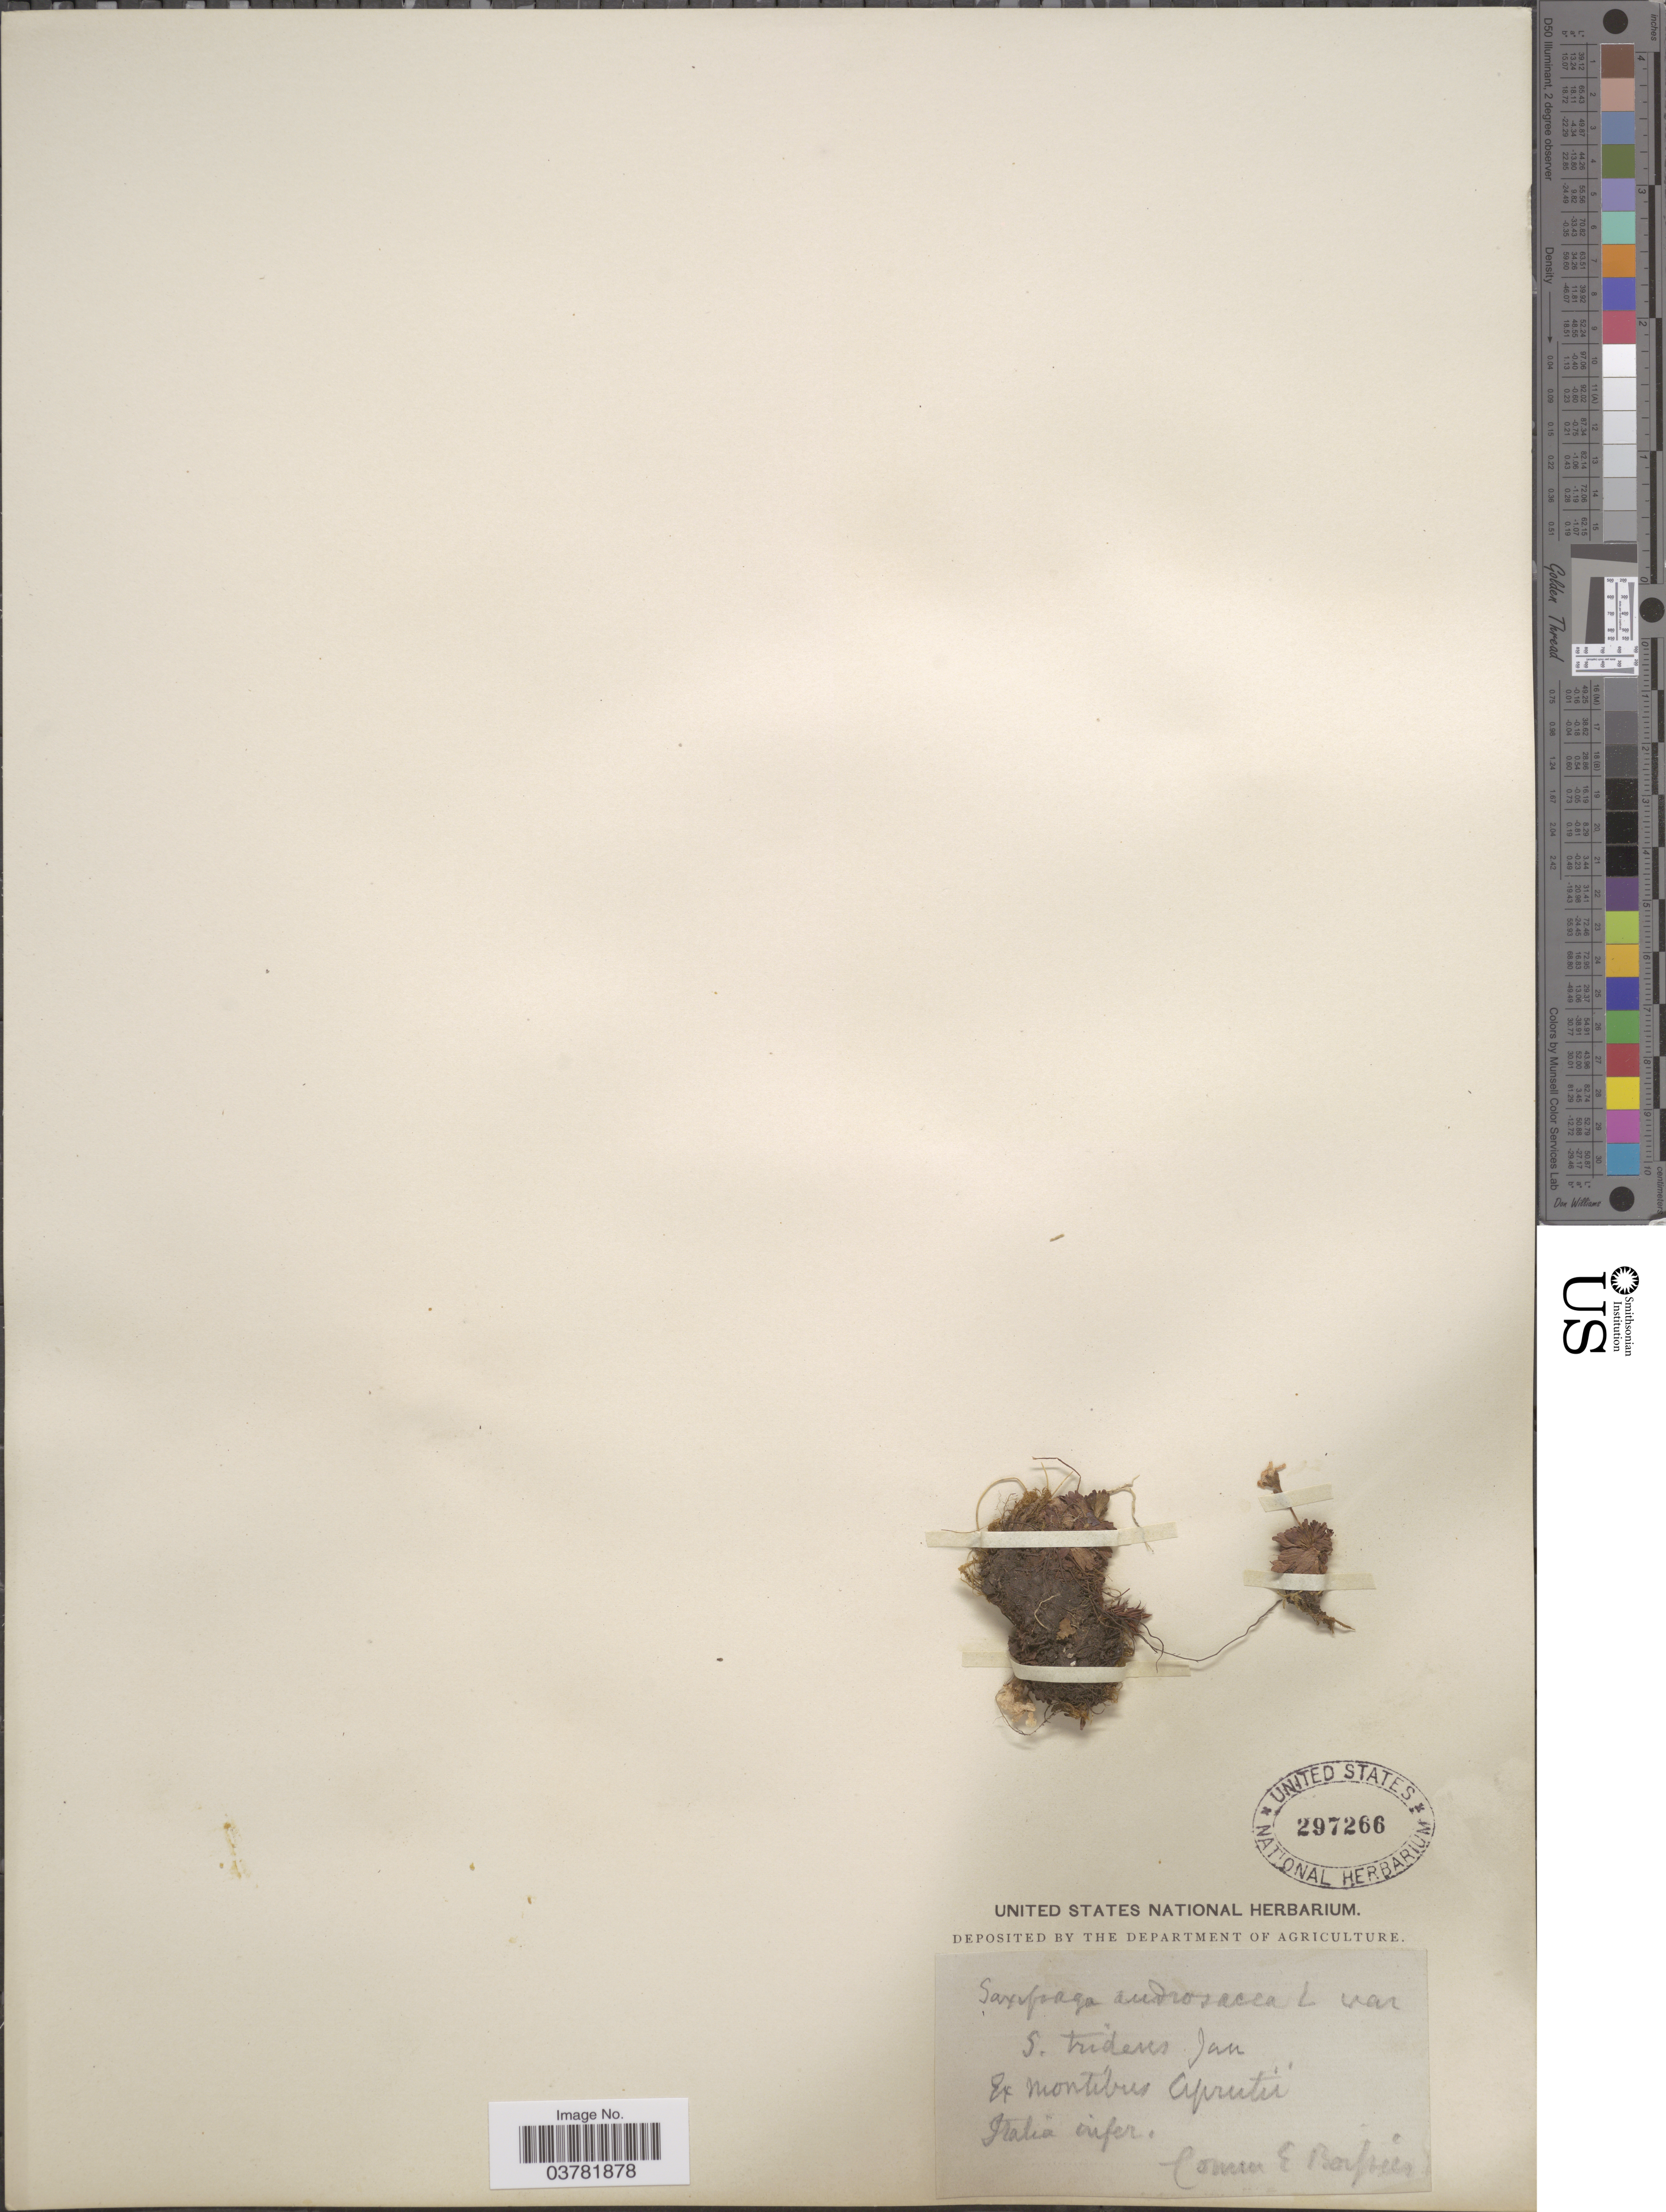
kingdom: Plantae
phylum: Tracheophyta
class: Magnoliopsida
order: Saxifragales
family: Saxifragaceae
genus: Saxifraga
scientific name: Saxifraga androsacea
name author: L.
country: Italy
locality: Italia infer.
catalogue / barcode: US 297266